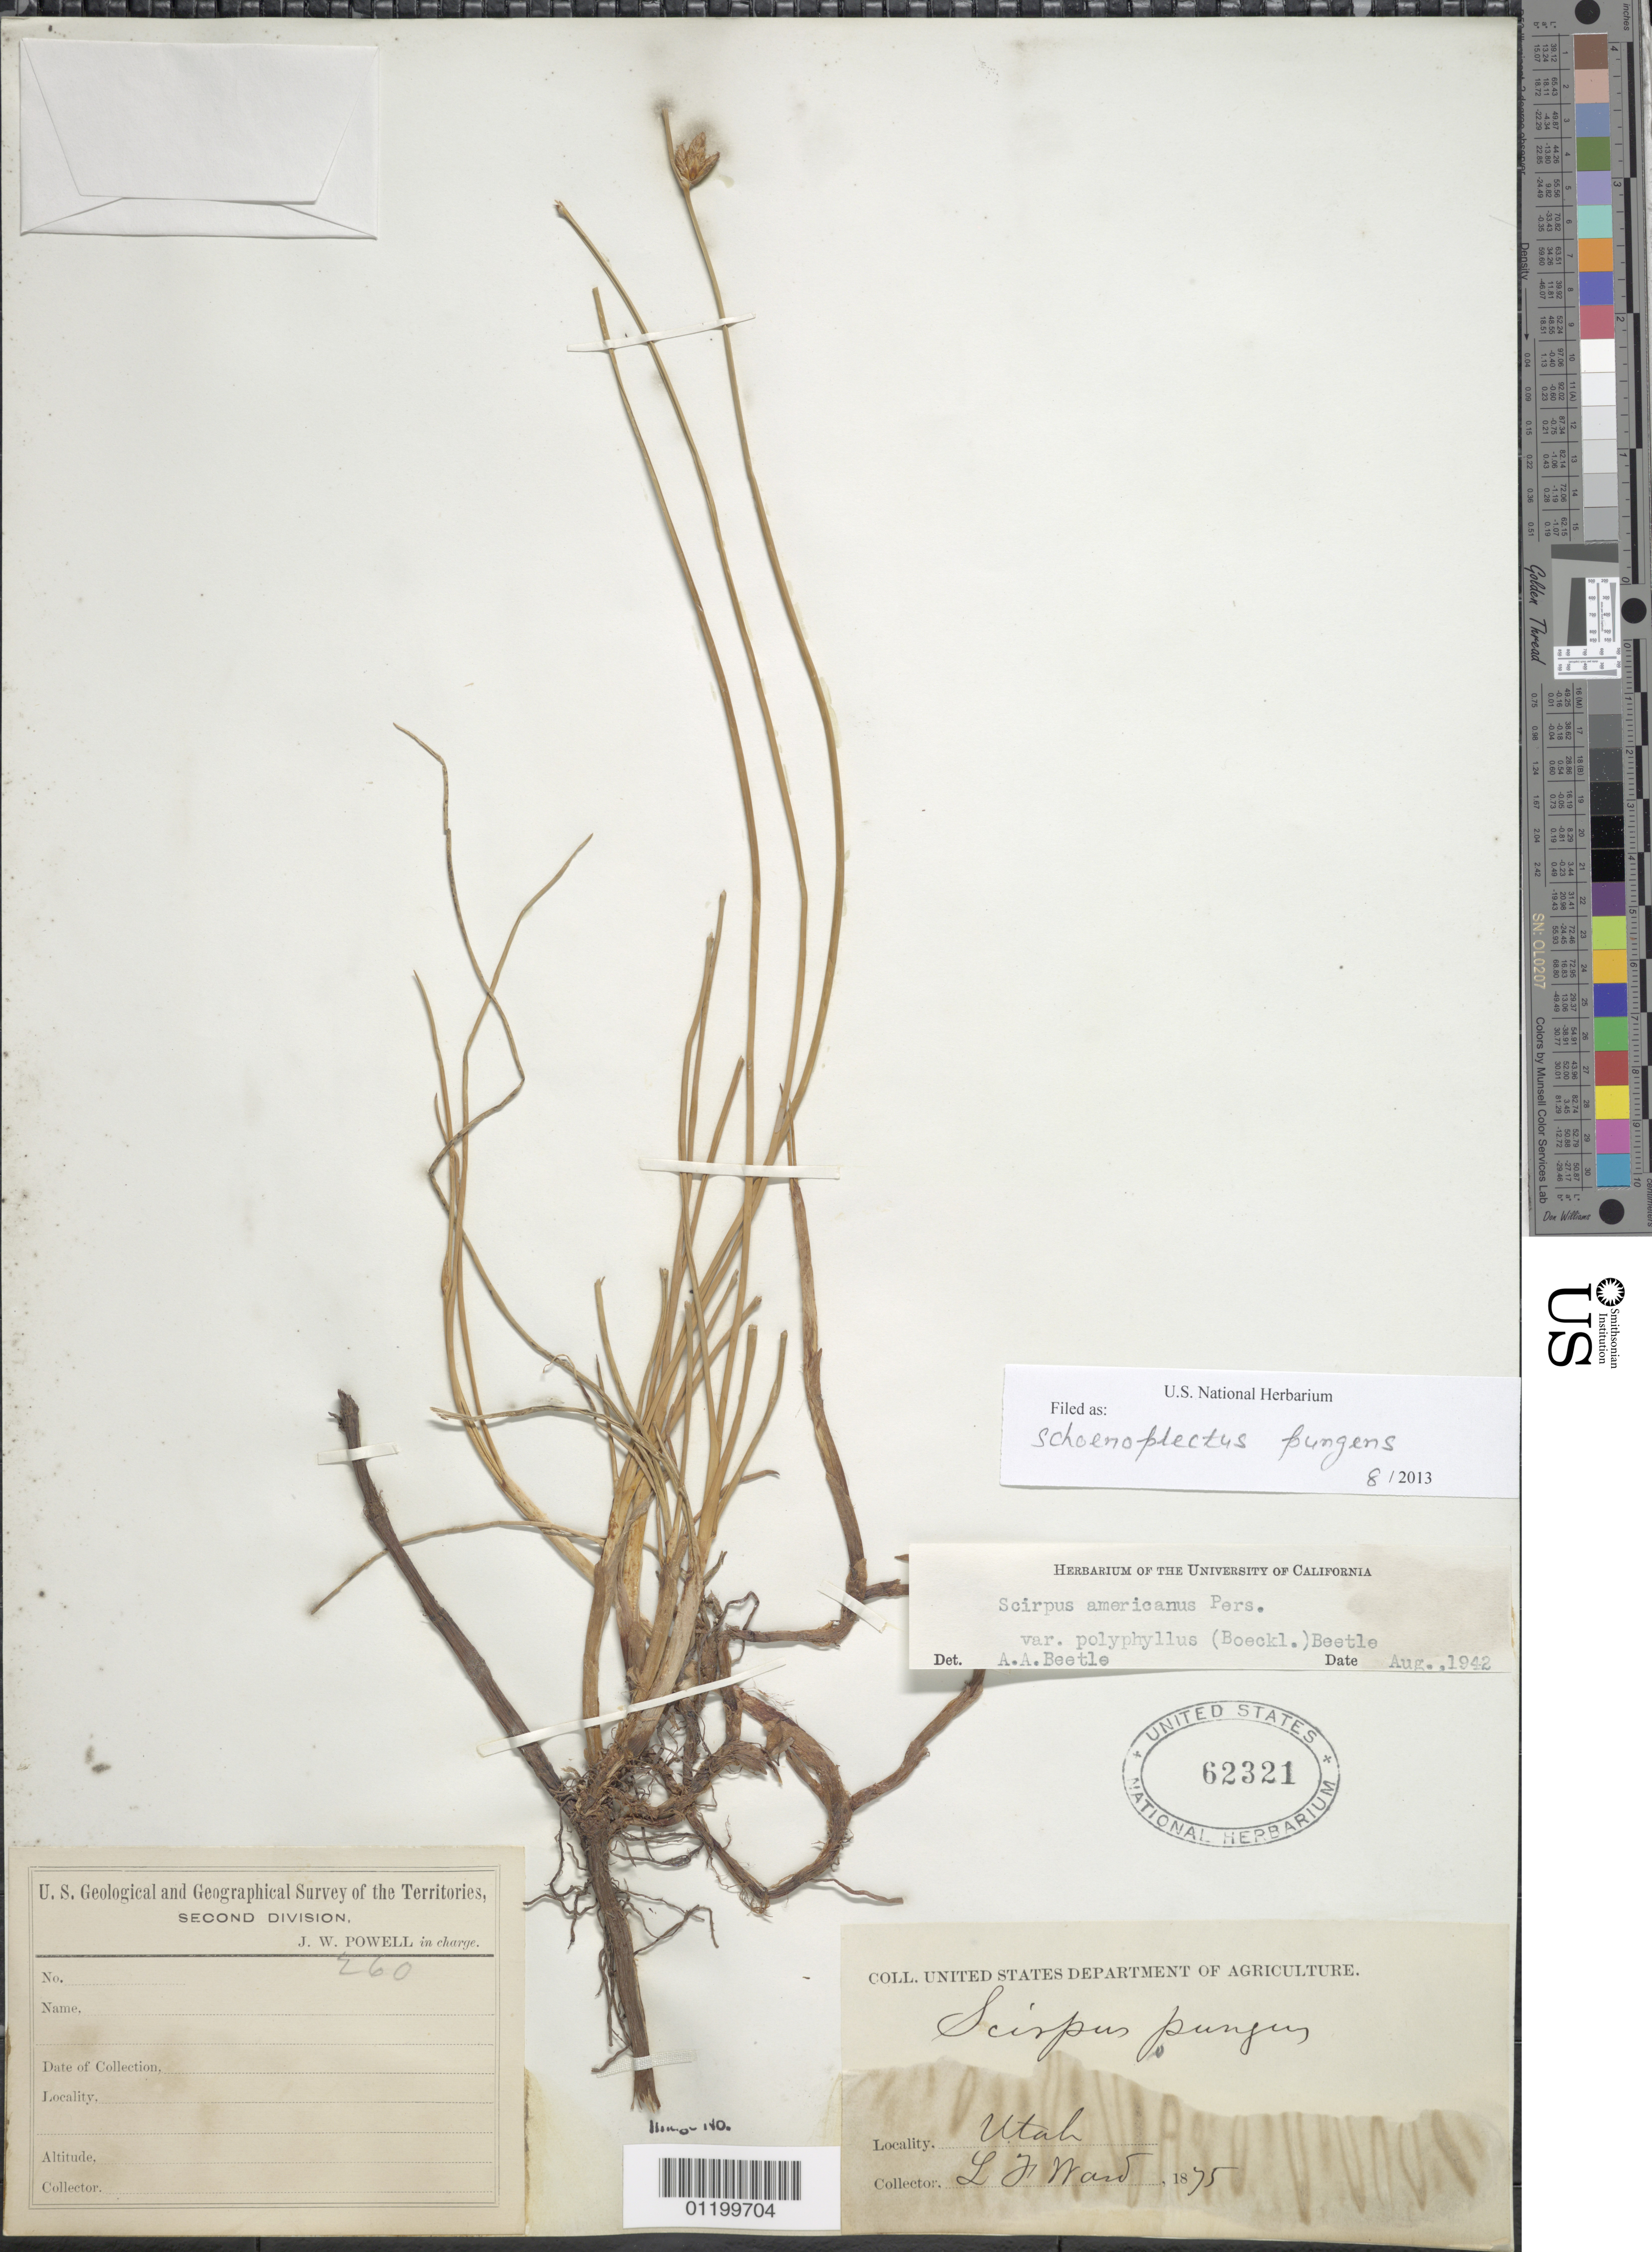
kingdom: Plantae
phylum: Tracheophyta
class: Liliopsida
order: Poales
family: Cyperaceae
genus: Schoenoplectus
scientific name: Schoenoplectus pungens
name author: (Vahl) Palla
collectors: L. F. Ward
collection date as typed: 1875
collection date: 1875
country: United States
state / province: Utah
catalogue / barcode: US 62321